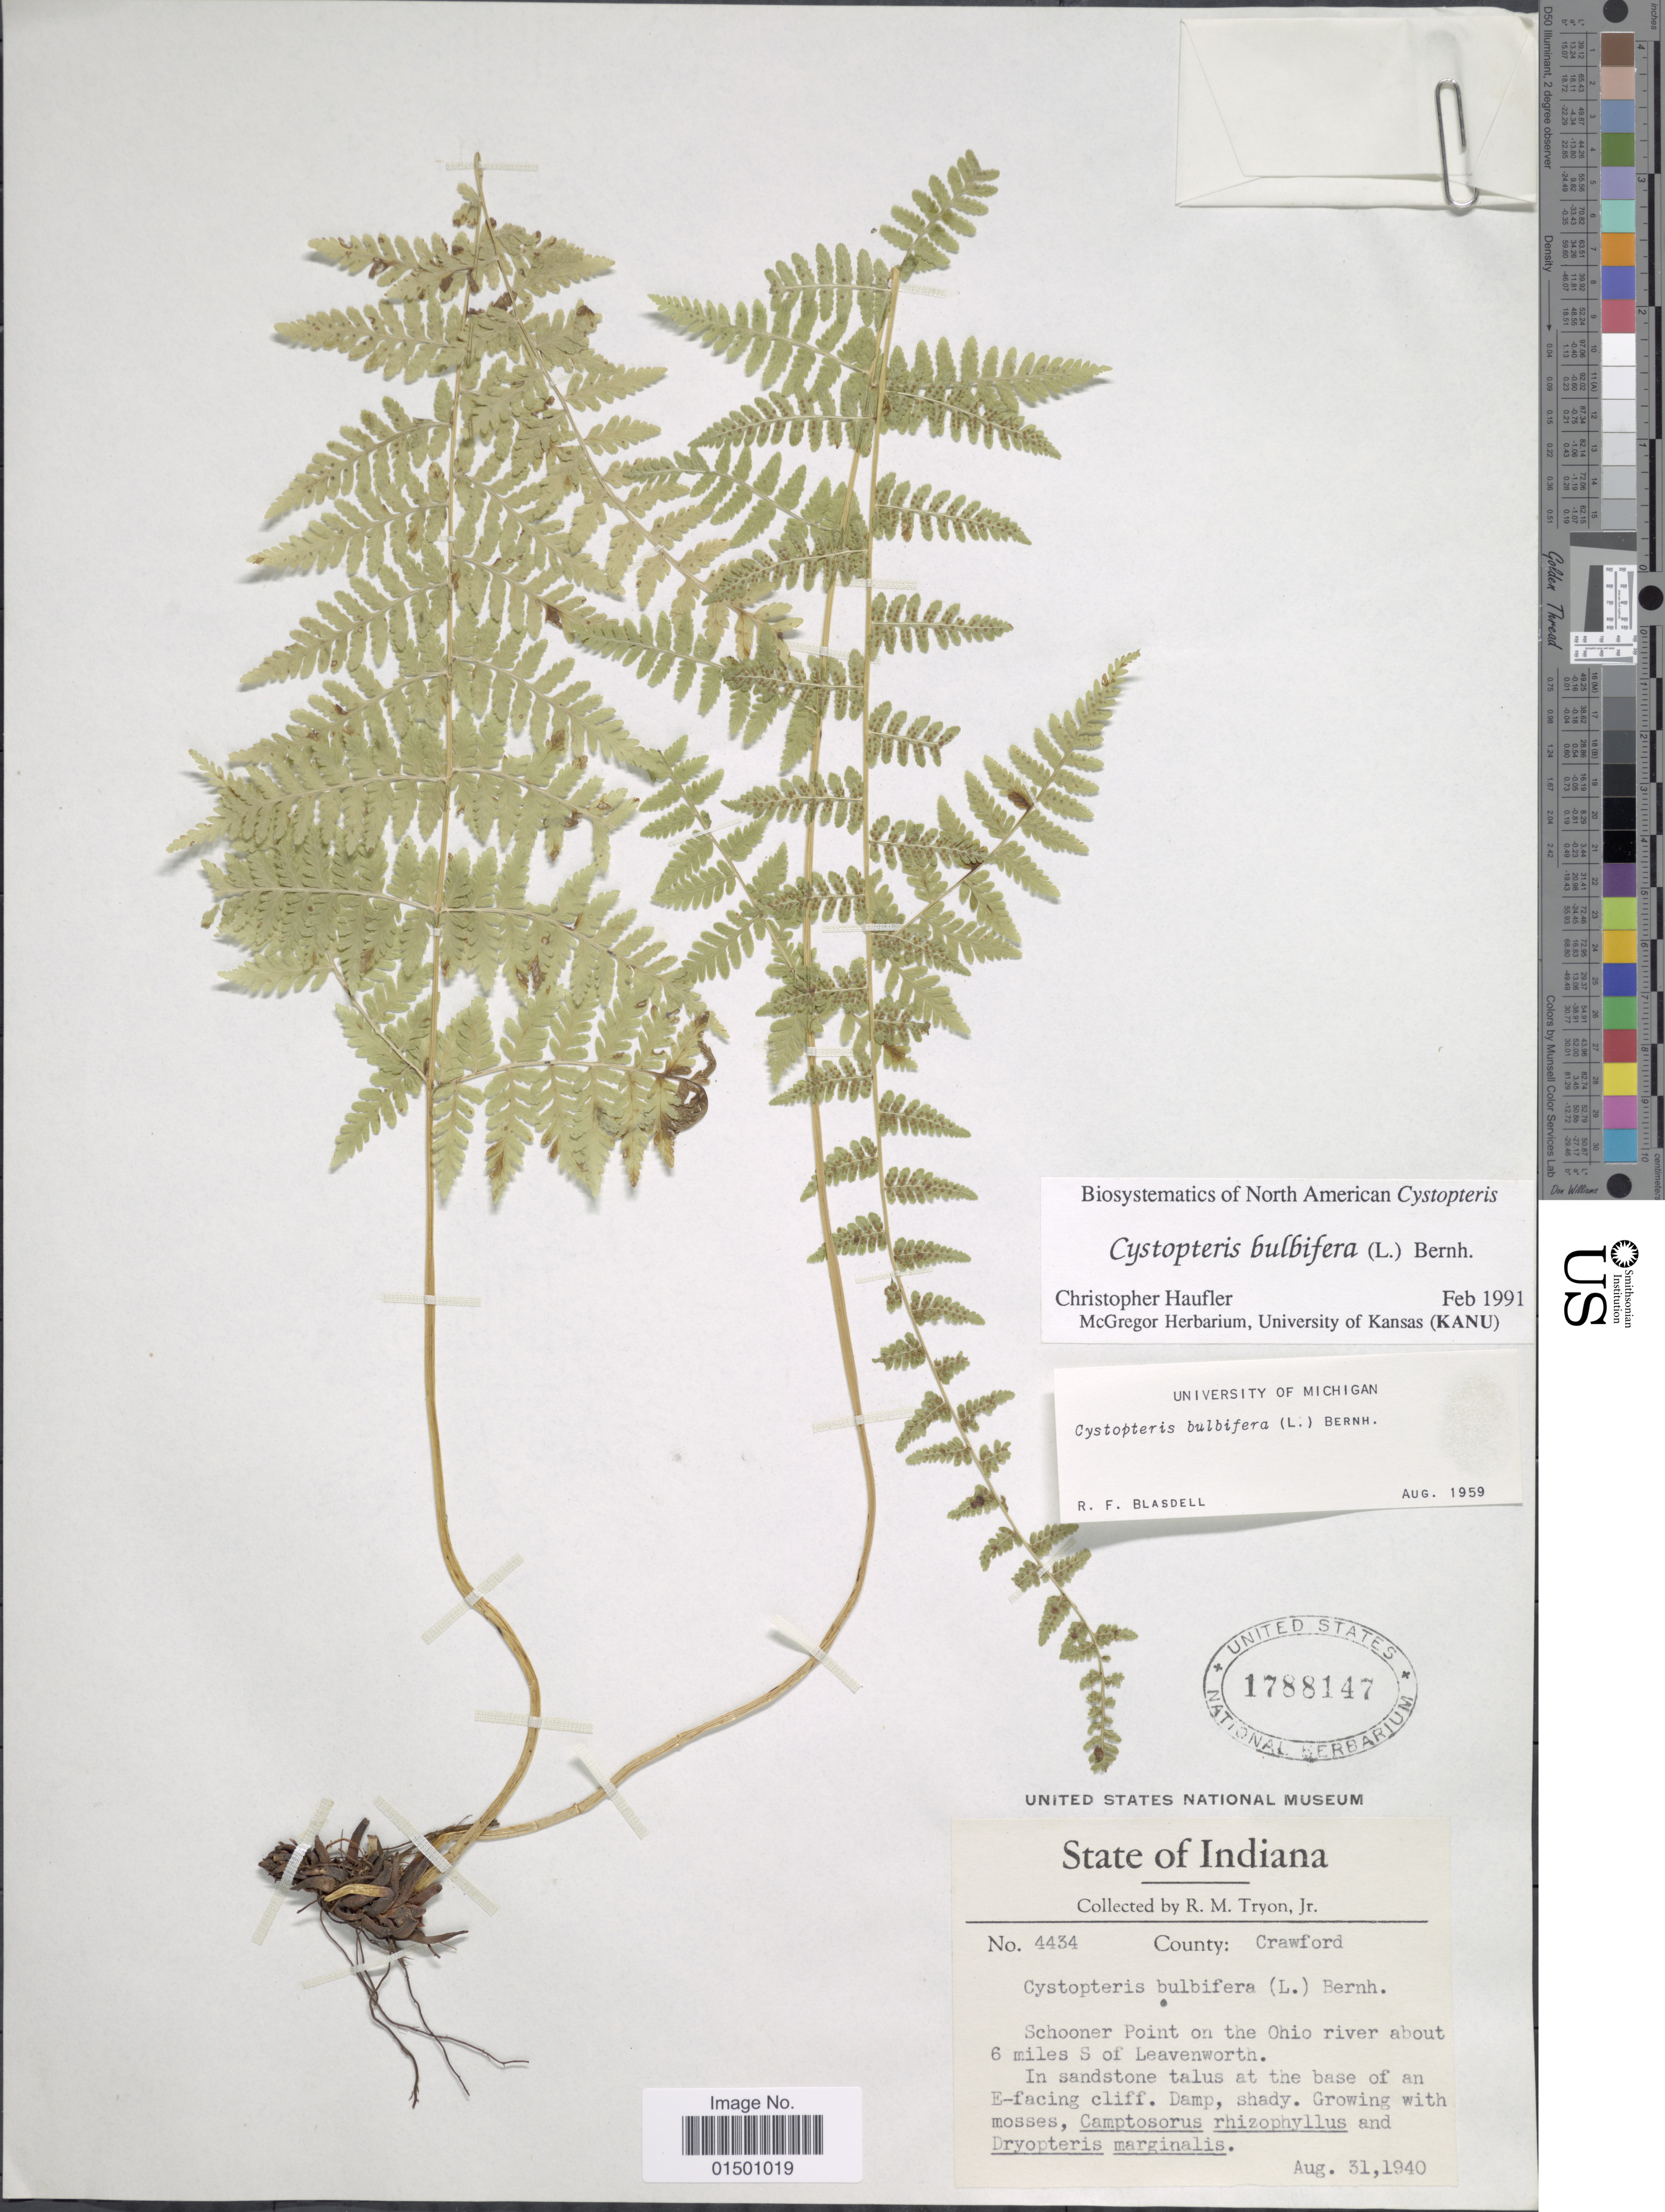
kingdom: Plantae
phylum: Tracheophyta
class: Polypodiopsida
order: Polypodiales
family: Cystopteridaceae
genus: Cystopteris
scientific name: Cystopteris bulbifera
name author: (L.) Bernh.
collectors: R. M. Tryon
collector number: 4434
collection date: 1940-08-31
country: United States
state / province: Indiana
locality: County Crawford, Schooner Point on the Ohio river about 6 miles S of Leavenworth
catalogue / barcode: US 1788147